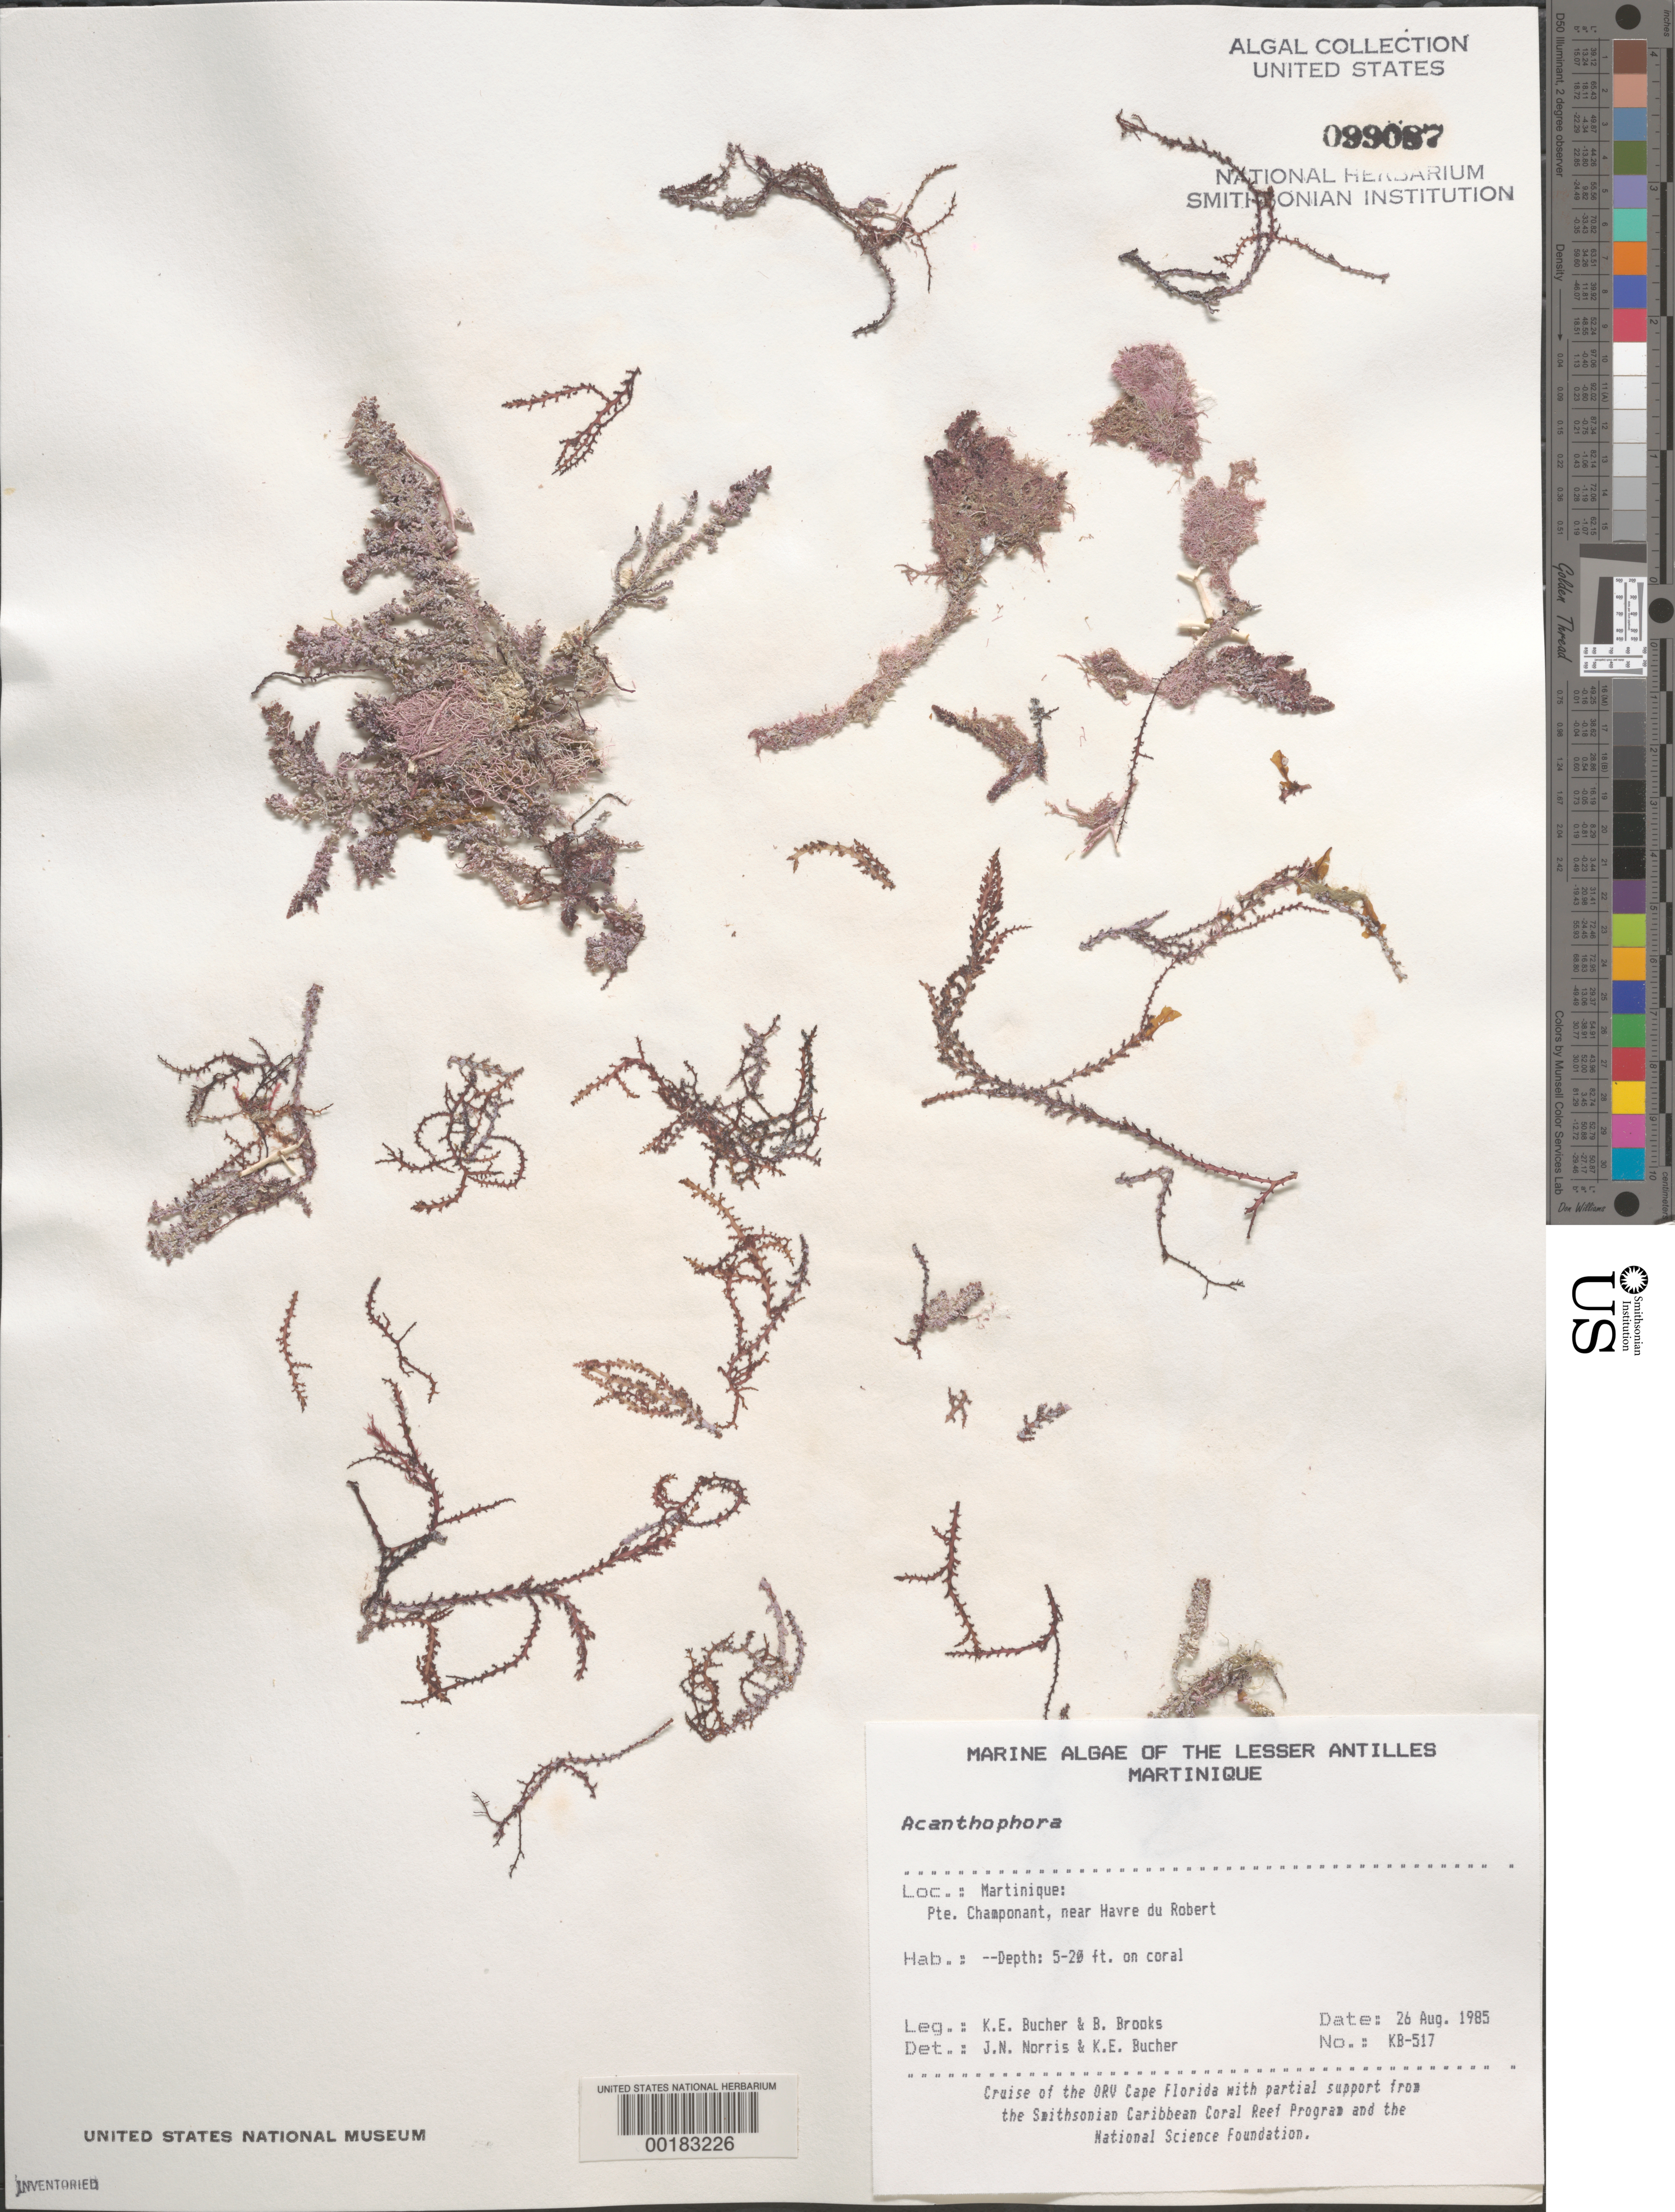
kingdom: Plantae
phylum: Rhodophyta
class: Florideophyceae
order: Ceramiales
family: Rhodomelaceae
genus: Acanthophora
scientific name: Acanthophora sp.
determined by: Norris, J. N.; Bucher, K. E.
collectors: K. E. Bucher & B. Brooks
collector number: Kb-517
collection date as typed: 26 Aug 1985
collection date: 1985-08-26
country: Martinique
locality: Pointe Champonant, near Havre du Robert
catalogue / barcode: US 99087